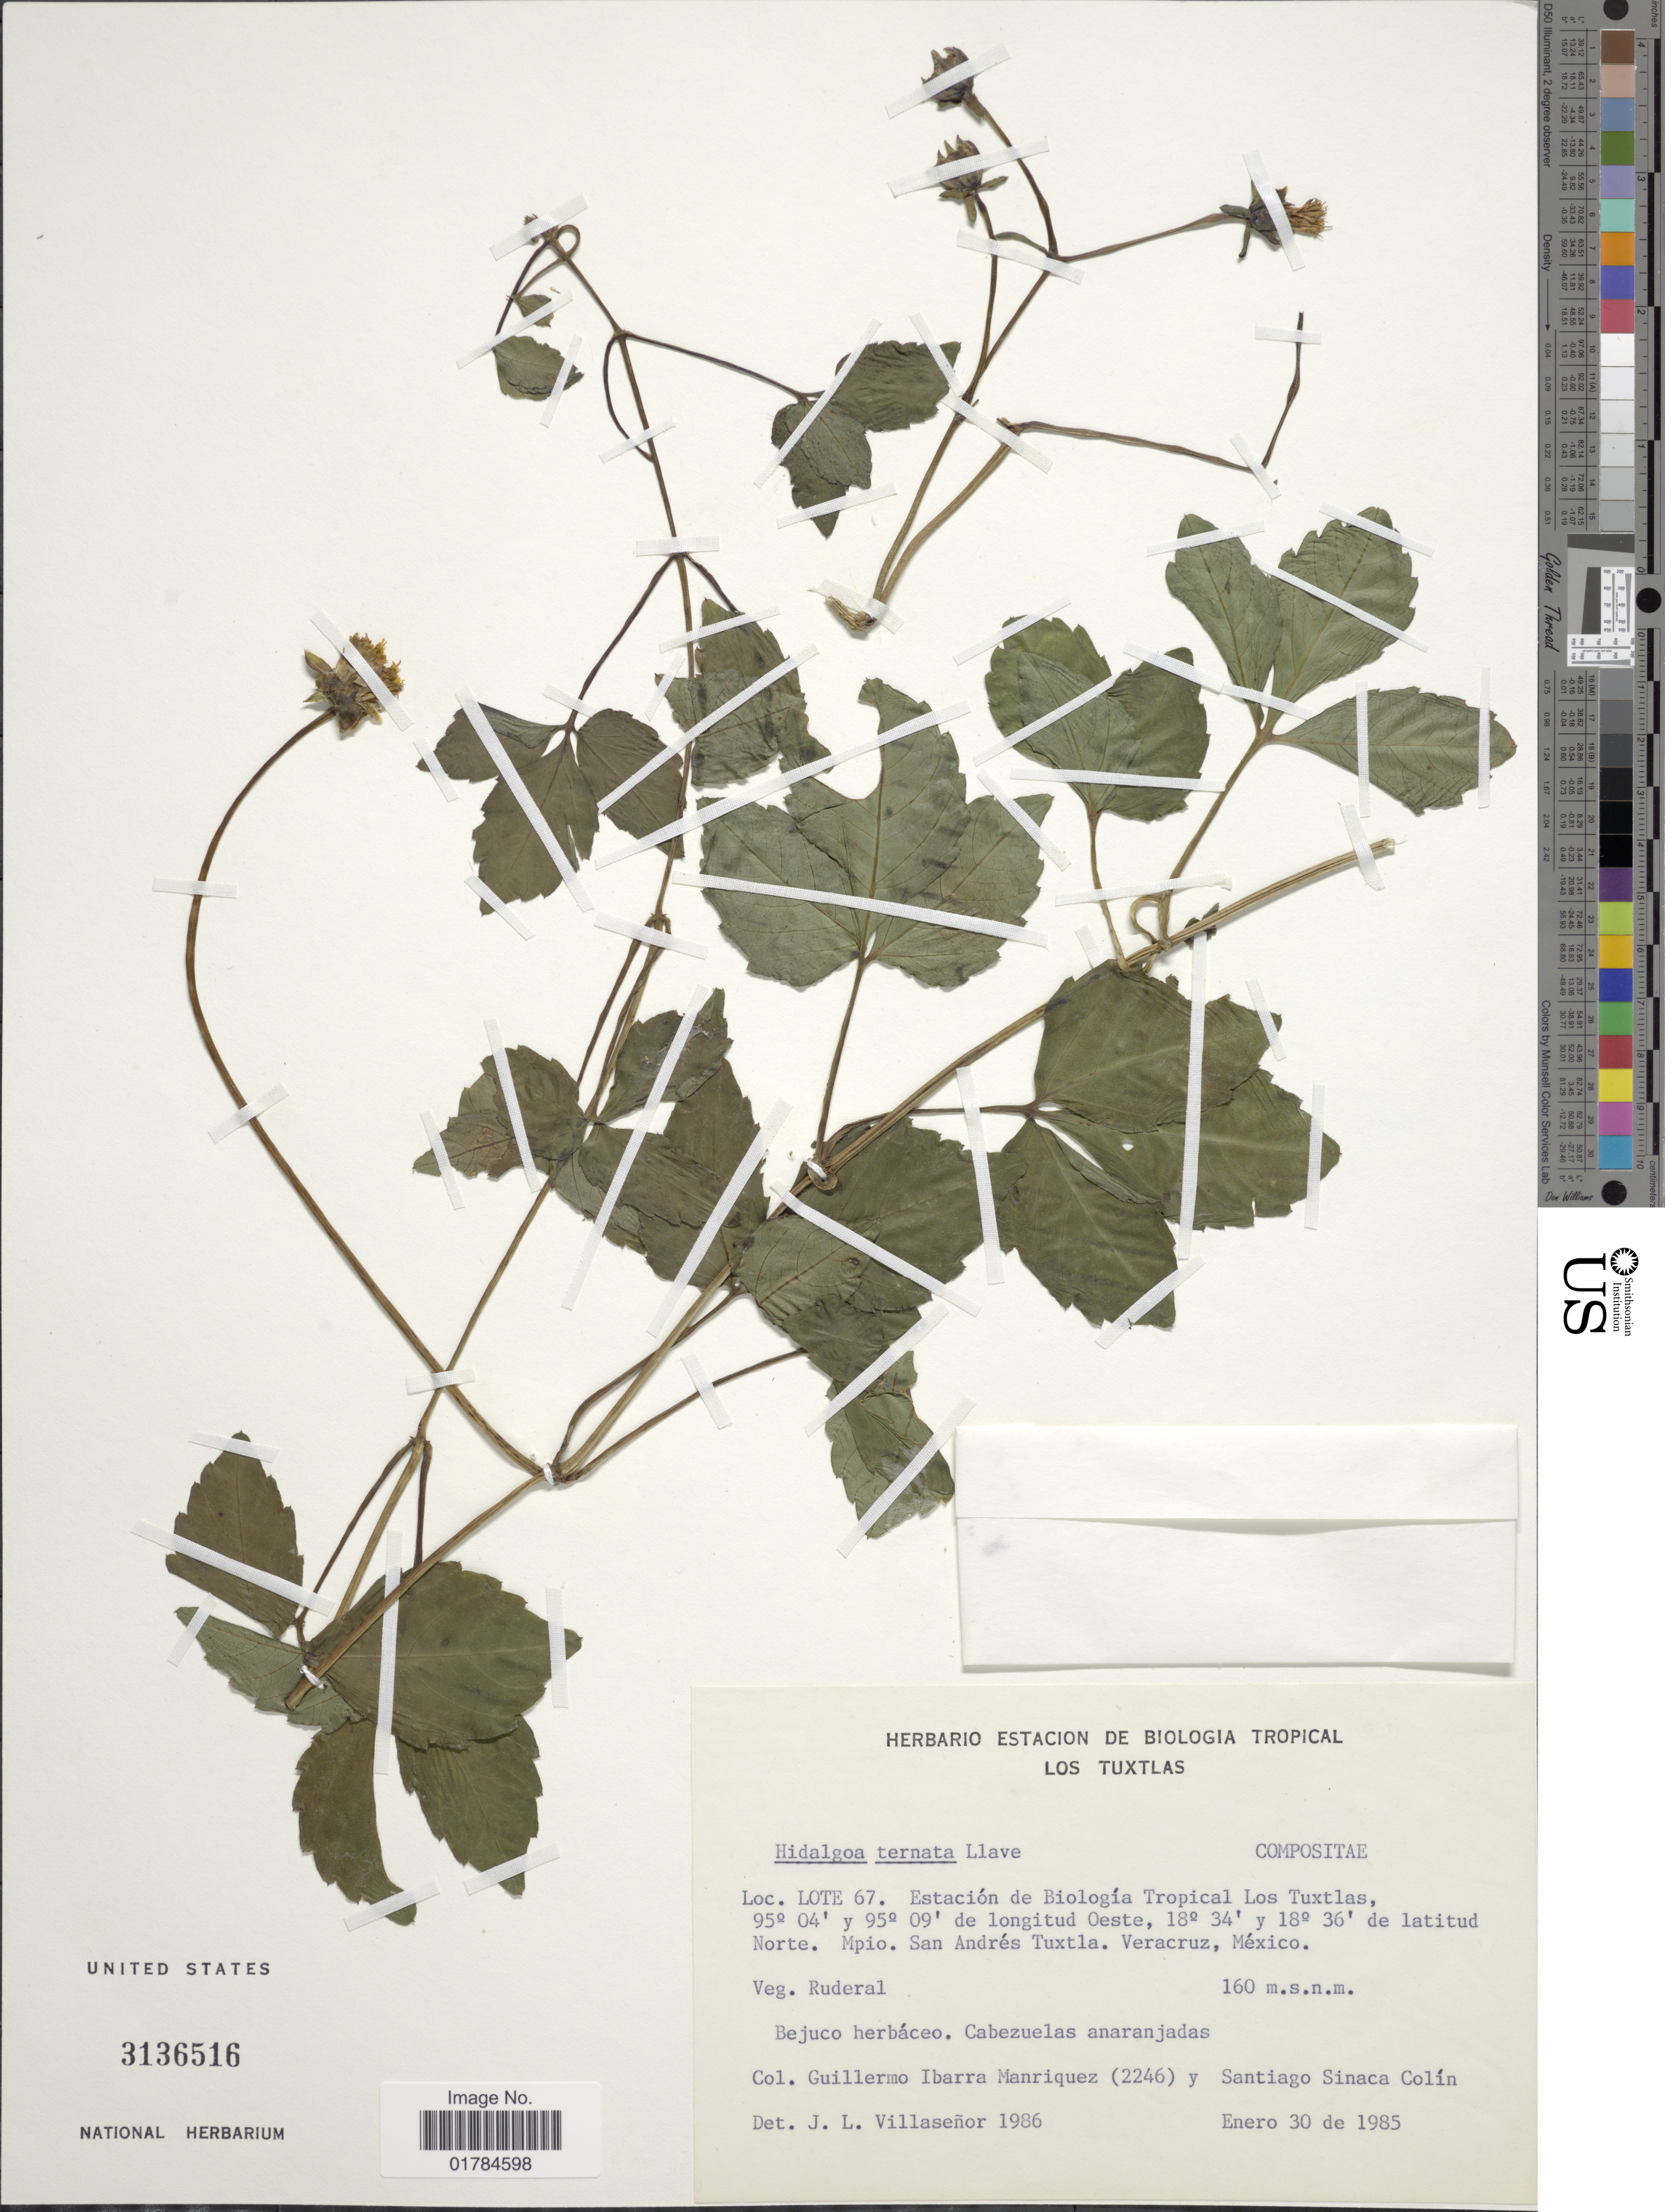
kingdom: Plantae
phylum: Tracheophyta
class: Magnoliopsida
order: Asterales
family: Asteraceae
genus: Hidalgoa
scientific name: Hidalgoa ternata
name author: La Llave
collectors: G. Ibarra-Manríquez & S. Sinaca-Colin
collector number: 2246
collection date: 1985-01-30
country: Mexico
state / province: Veracruz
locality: LOTE 67. Estacion de Biologica Tropical Los Tuxtlas. Mpio. San Andres Tuxtla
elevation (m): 160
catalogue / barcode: US 3136516